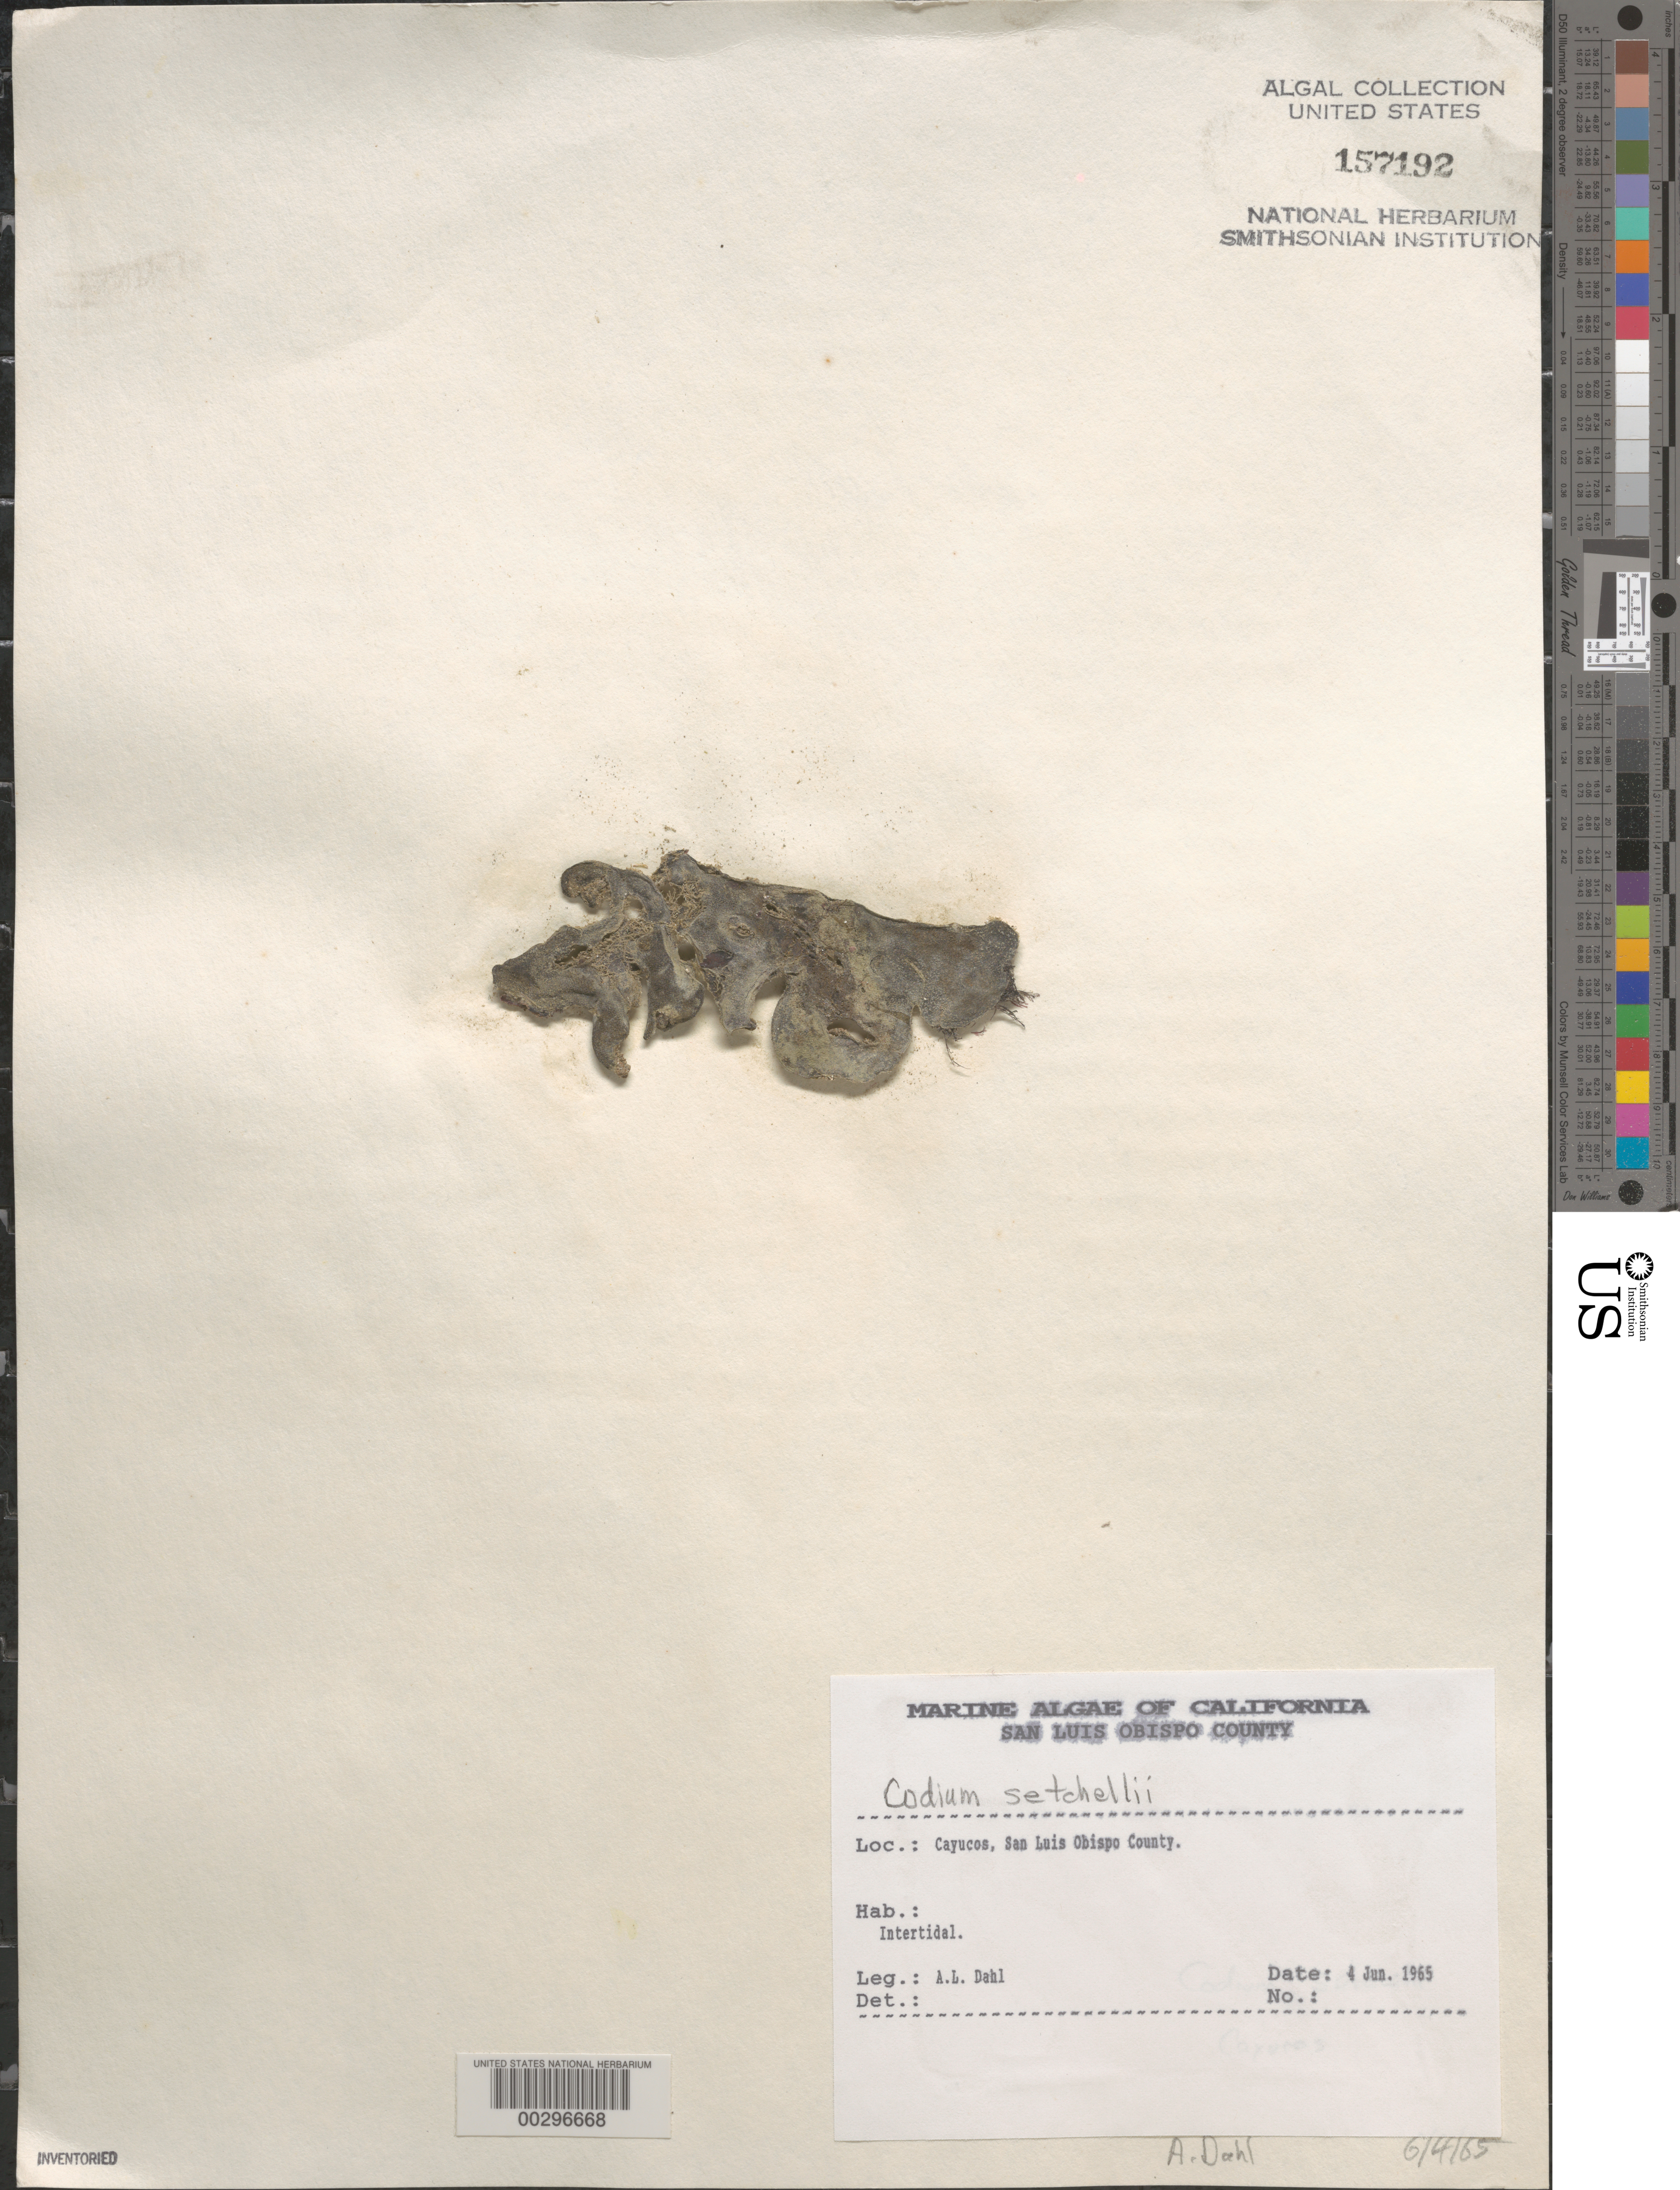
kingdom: Plantae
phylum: Chlorophyta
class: Ulvophyceae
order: Bryopsidales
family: Codiaceae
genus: Codium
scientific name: Codium setchellii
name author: N.L. Gardner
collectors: A. Dahl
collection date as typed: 04 Jun 1965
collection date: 1965-06-04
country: United States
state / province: California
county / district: San Luis Obispo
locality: Cayucos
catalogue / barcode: US 157192